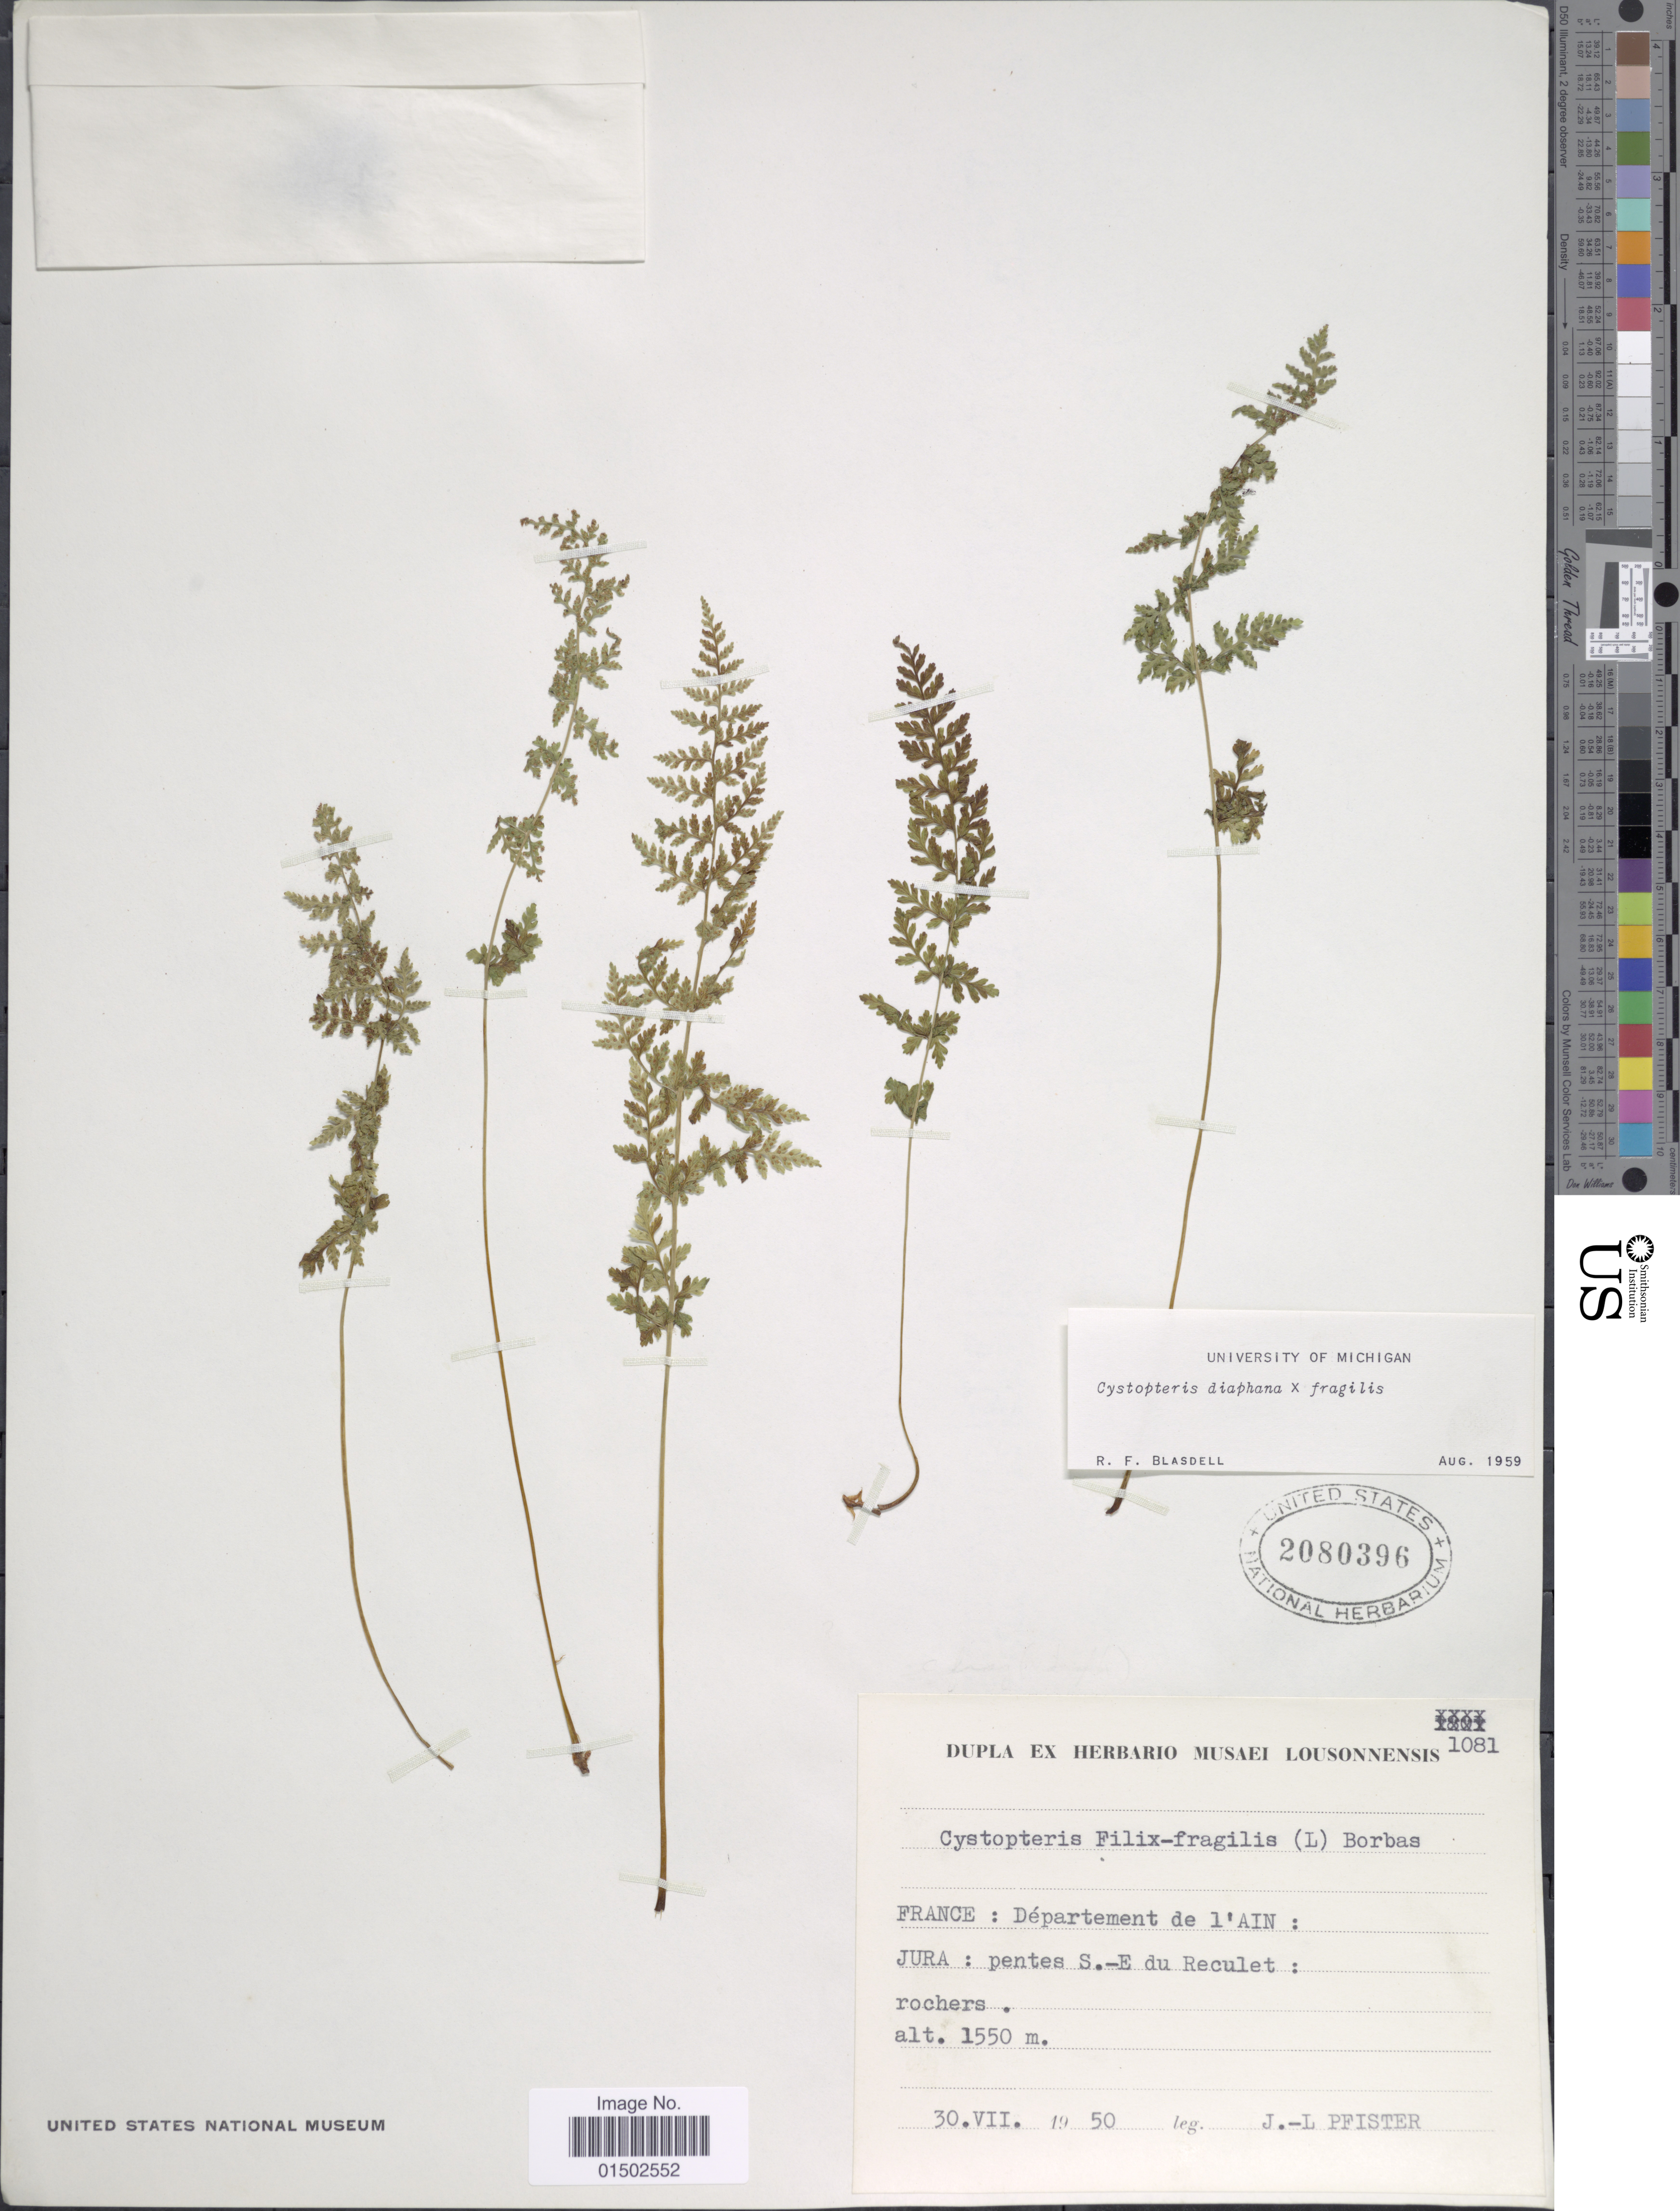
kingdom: Plantae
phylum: Tracheophyta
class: Polypodiopsida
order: Polypodiales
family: Cystopteridaceae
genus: Cystopteris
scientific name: Cystopteris diaphana x C. fragilis (L.) Bernh.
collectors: J. Pfister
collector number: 1081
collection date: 1950-07-30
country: France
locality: Departement de l'Ain: Jura: pentes S. - E du Reculet; rochers.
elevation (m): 1550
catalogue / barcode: US 2080396